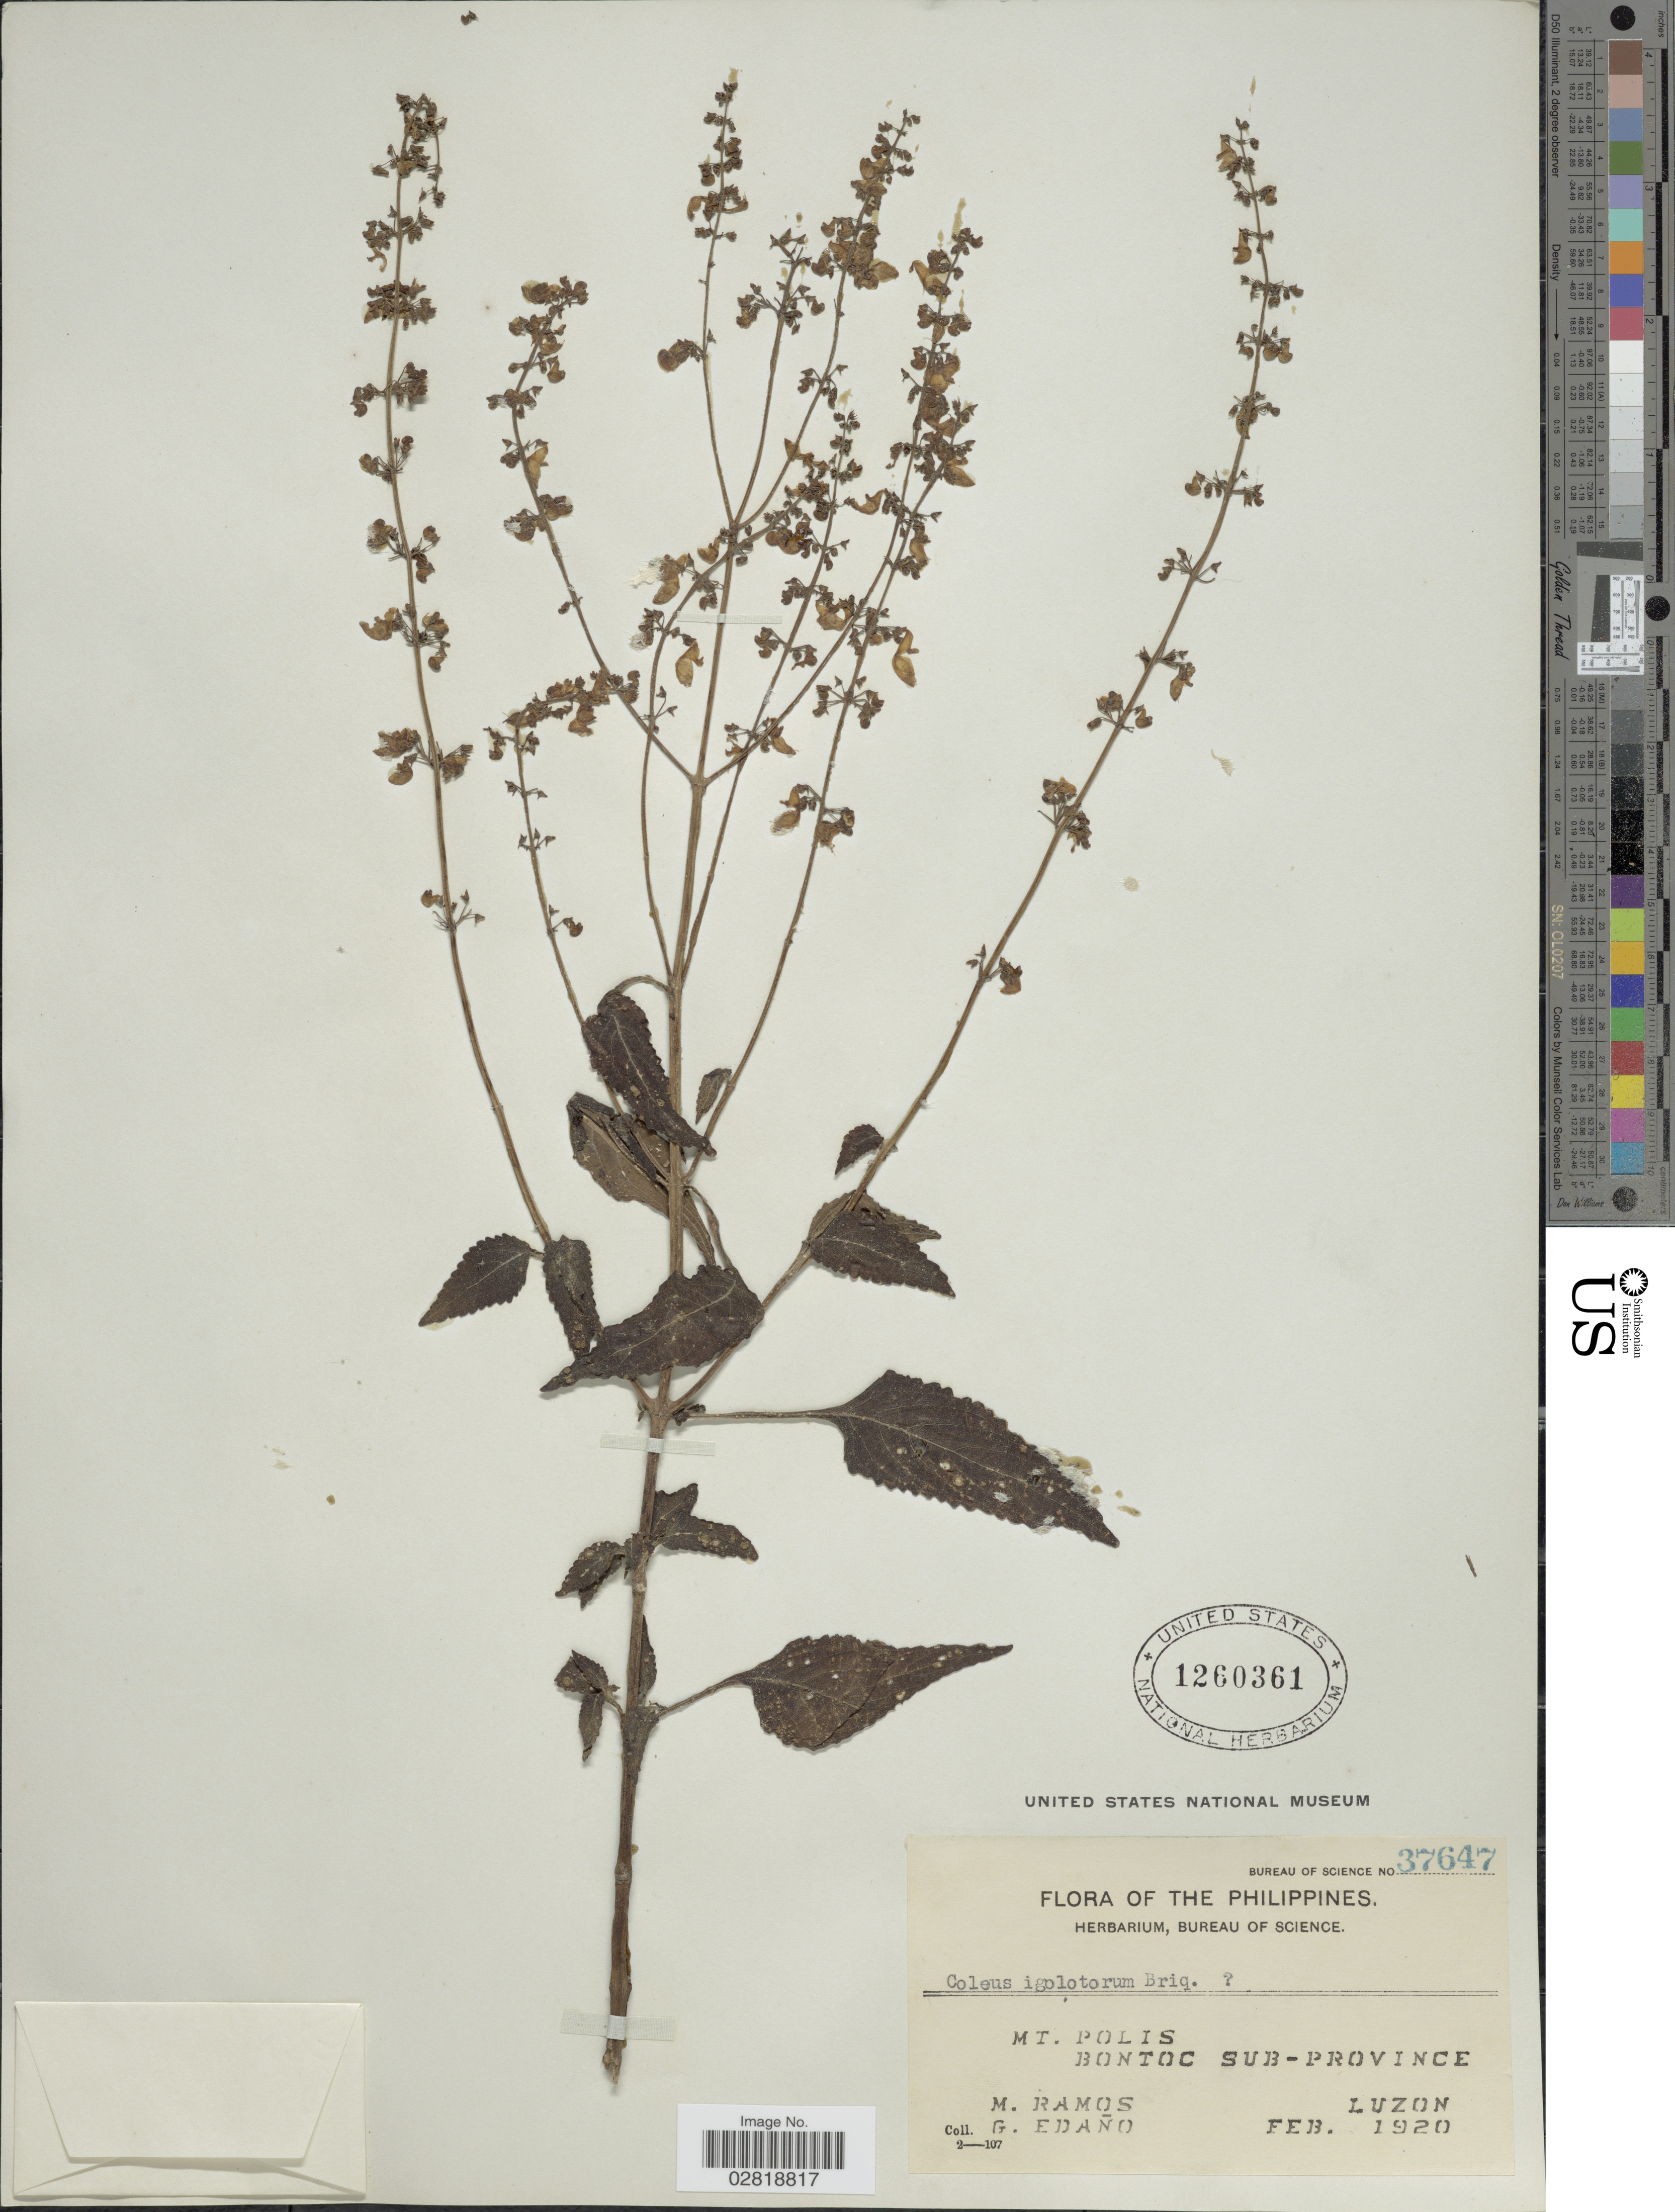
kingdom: Plantae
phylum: Tracheophyta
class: Magnoliopsida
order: Lamiales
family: Lamiaceae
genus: Plectranthus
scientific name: Plectranthus scutellarioides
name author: (L.) R. Br.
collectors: M. Ramos & G. Edaño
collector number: Bureau of Science 37647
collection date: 1920-02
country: Philippines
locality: Mt. Polis. Bontoc Sub-Province. Luzon.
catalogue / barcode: US 1260361